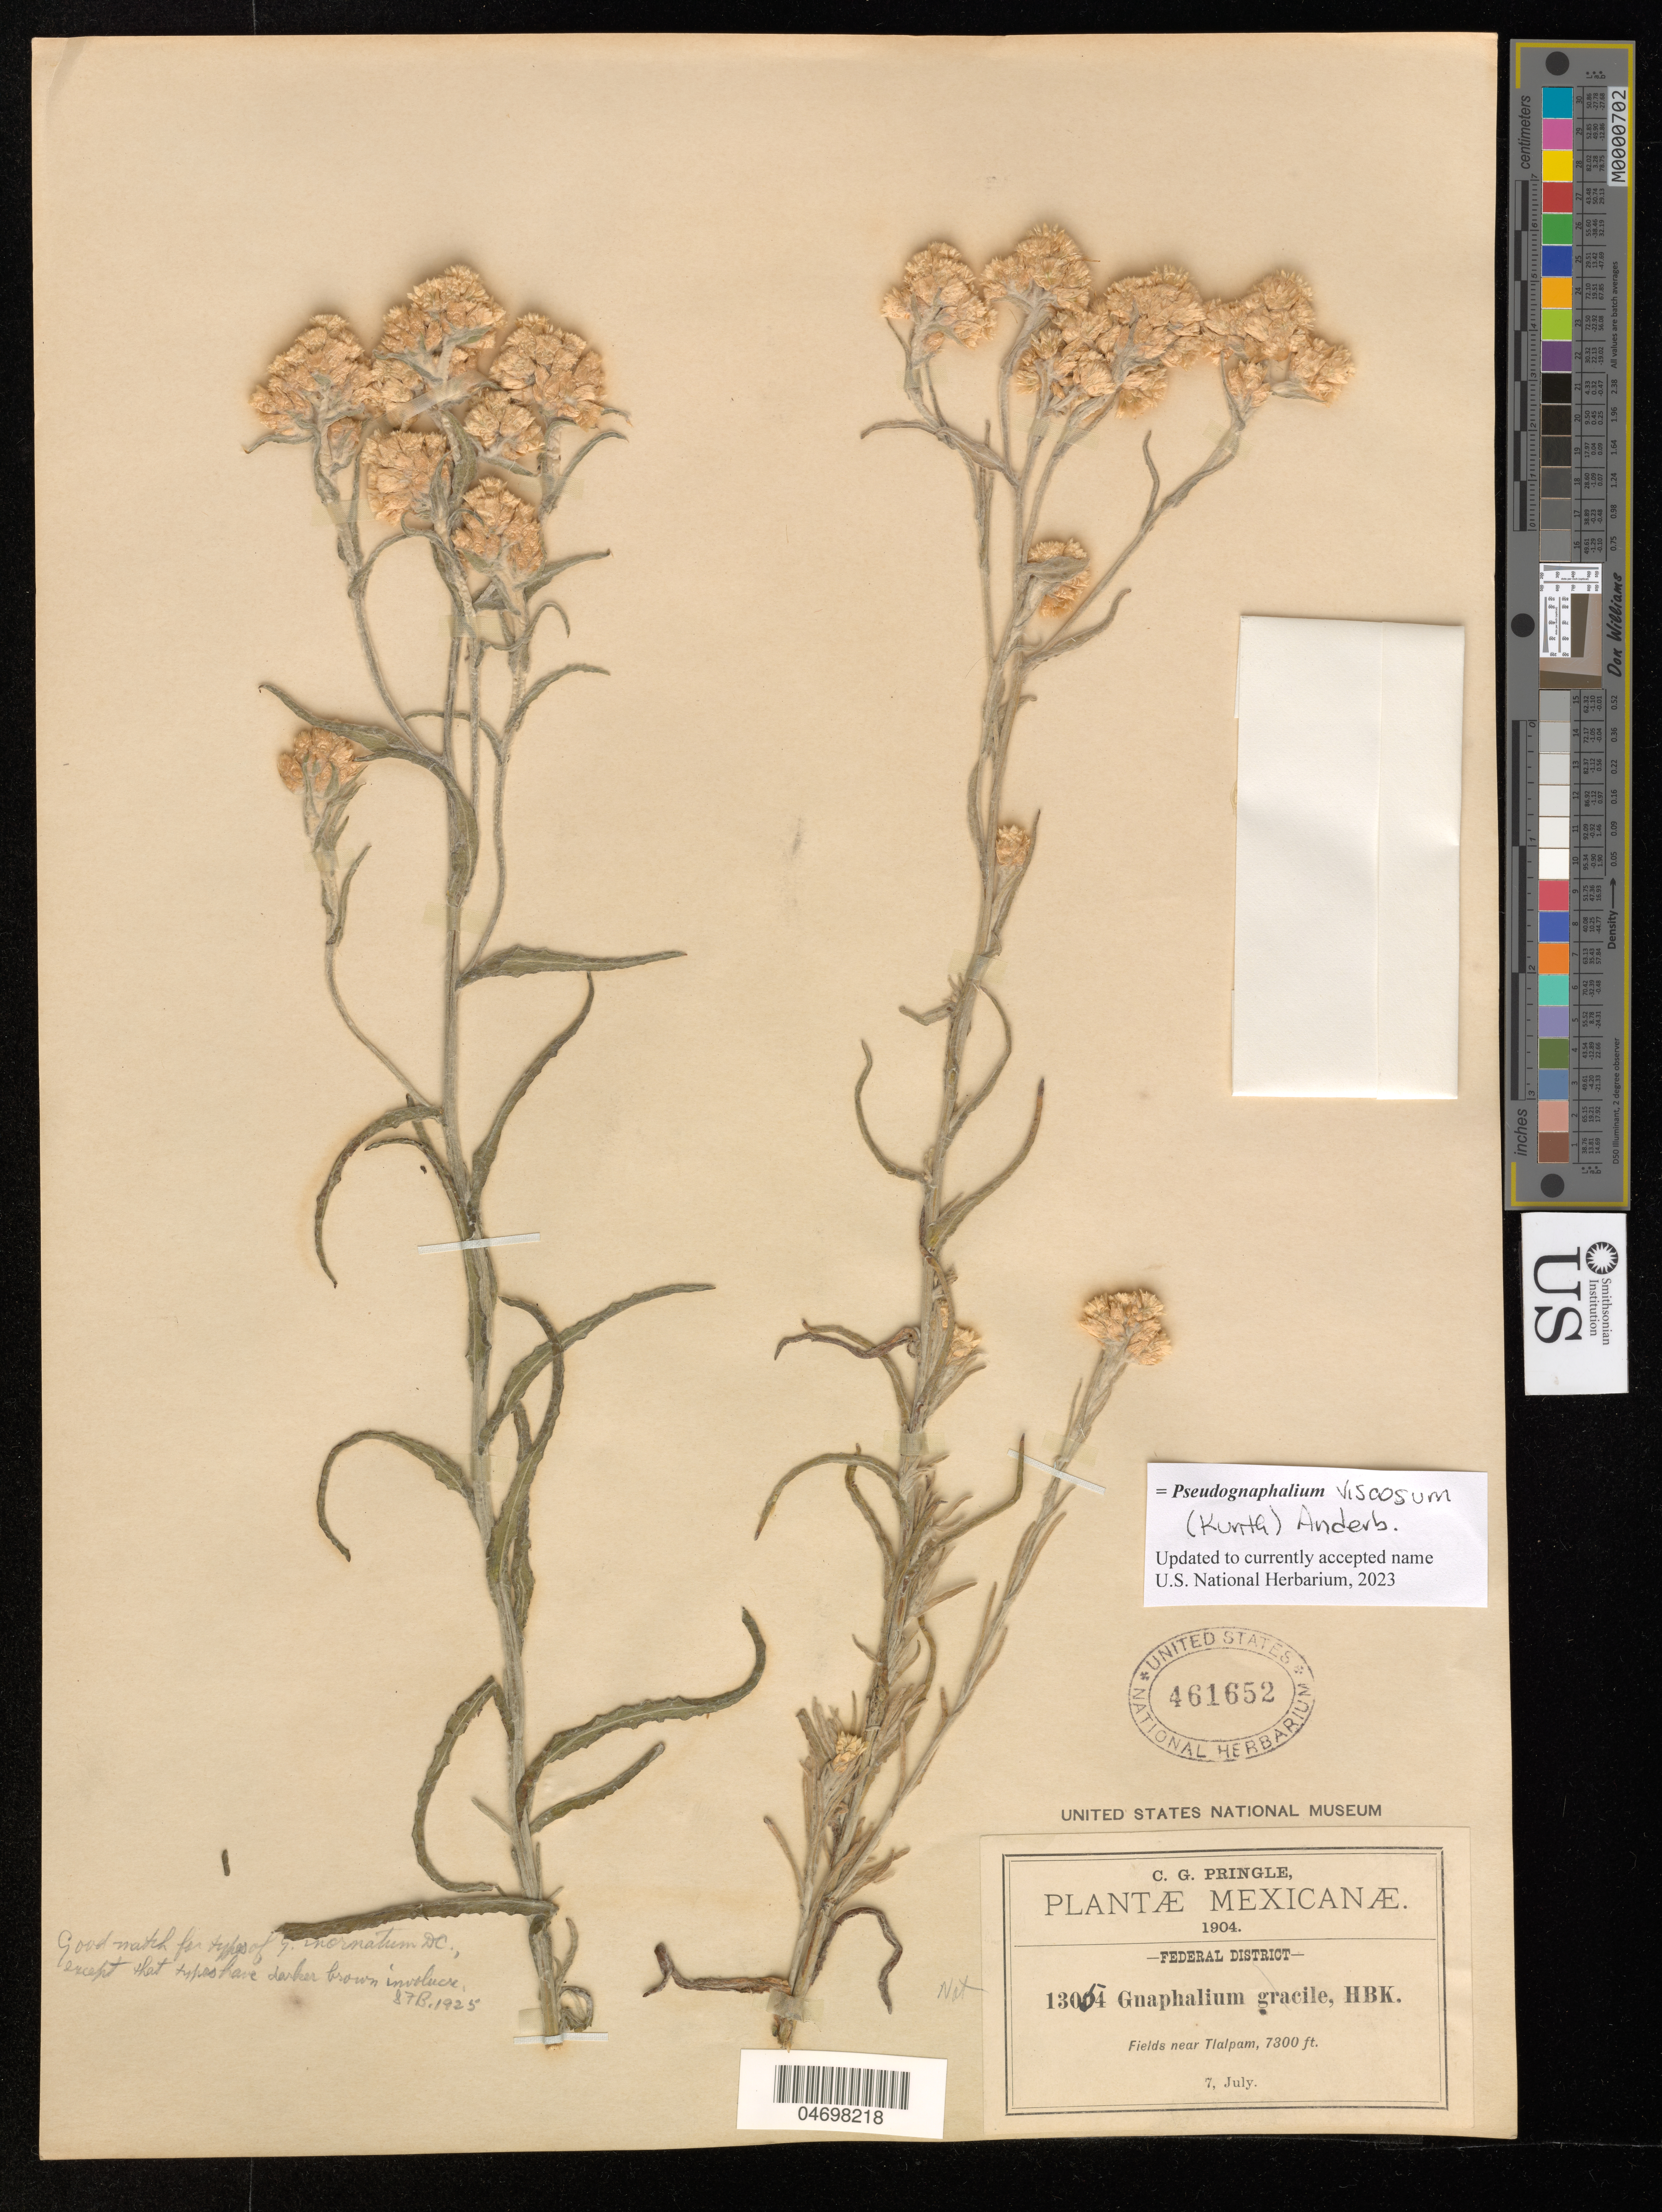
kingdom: Plantae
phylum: Tracheophyta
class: Magnoliopsida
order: Asterales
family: Asteraceae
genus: Pseudognaphalium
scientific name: Pseudognaphalium viscosum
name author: (Kunth) Anderb.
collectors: C. G. Pringle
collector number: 13054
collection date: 1904-07-07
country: Mexico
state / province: Distrito Federal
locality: Fields near Tlalpam.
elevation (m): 2225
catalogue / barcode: US 461652